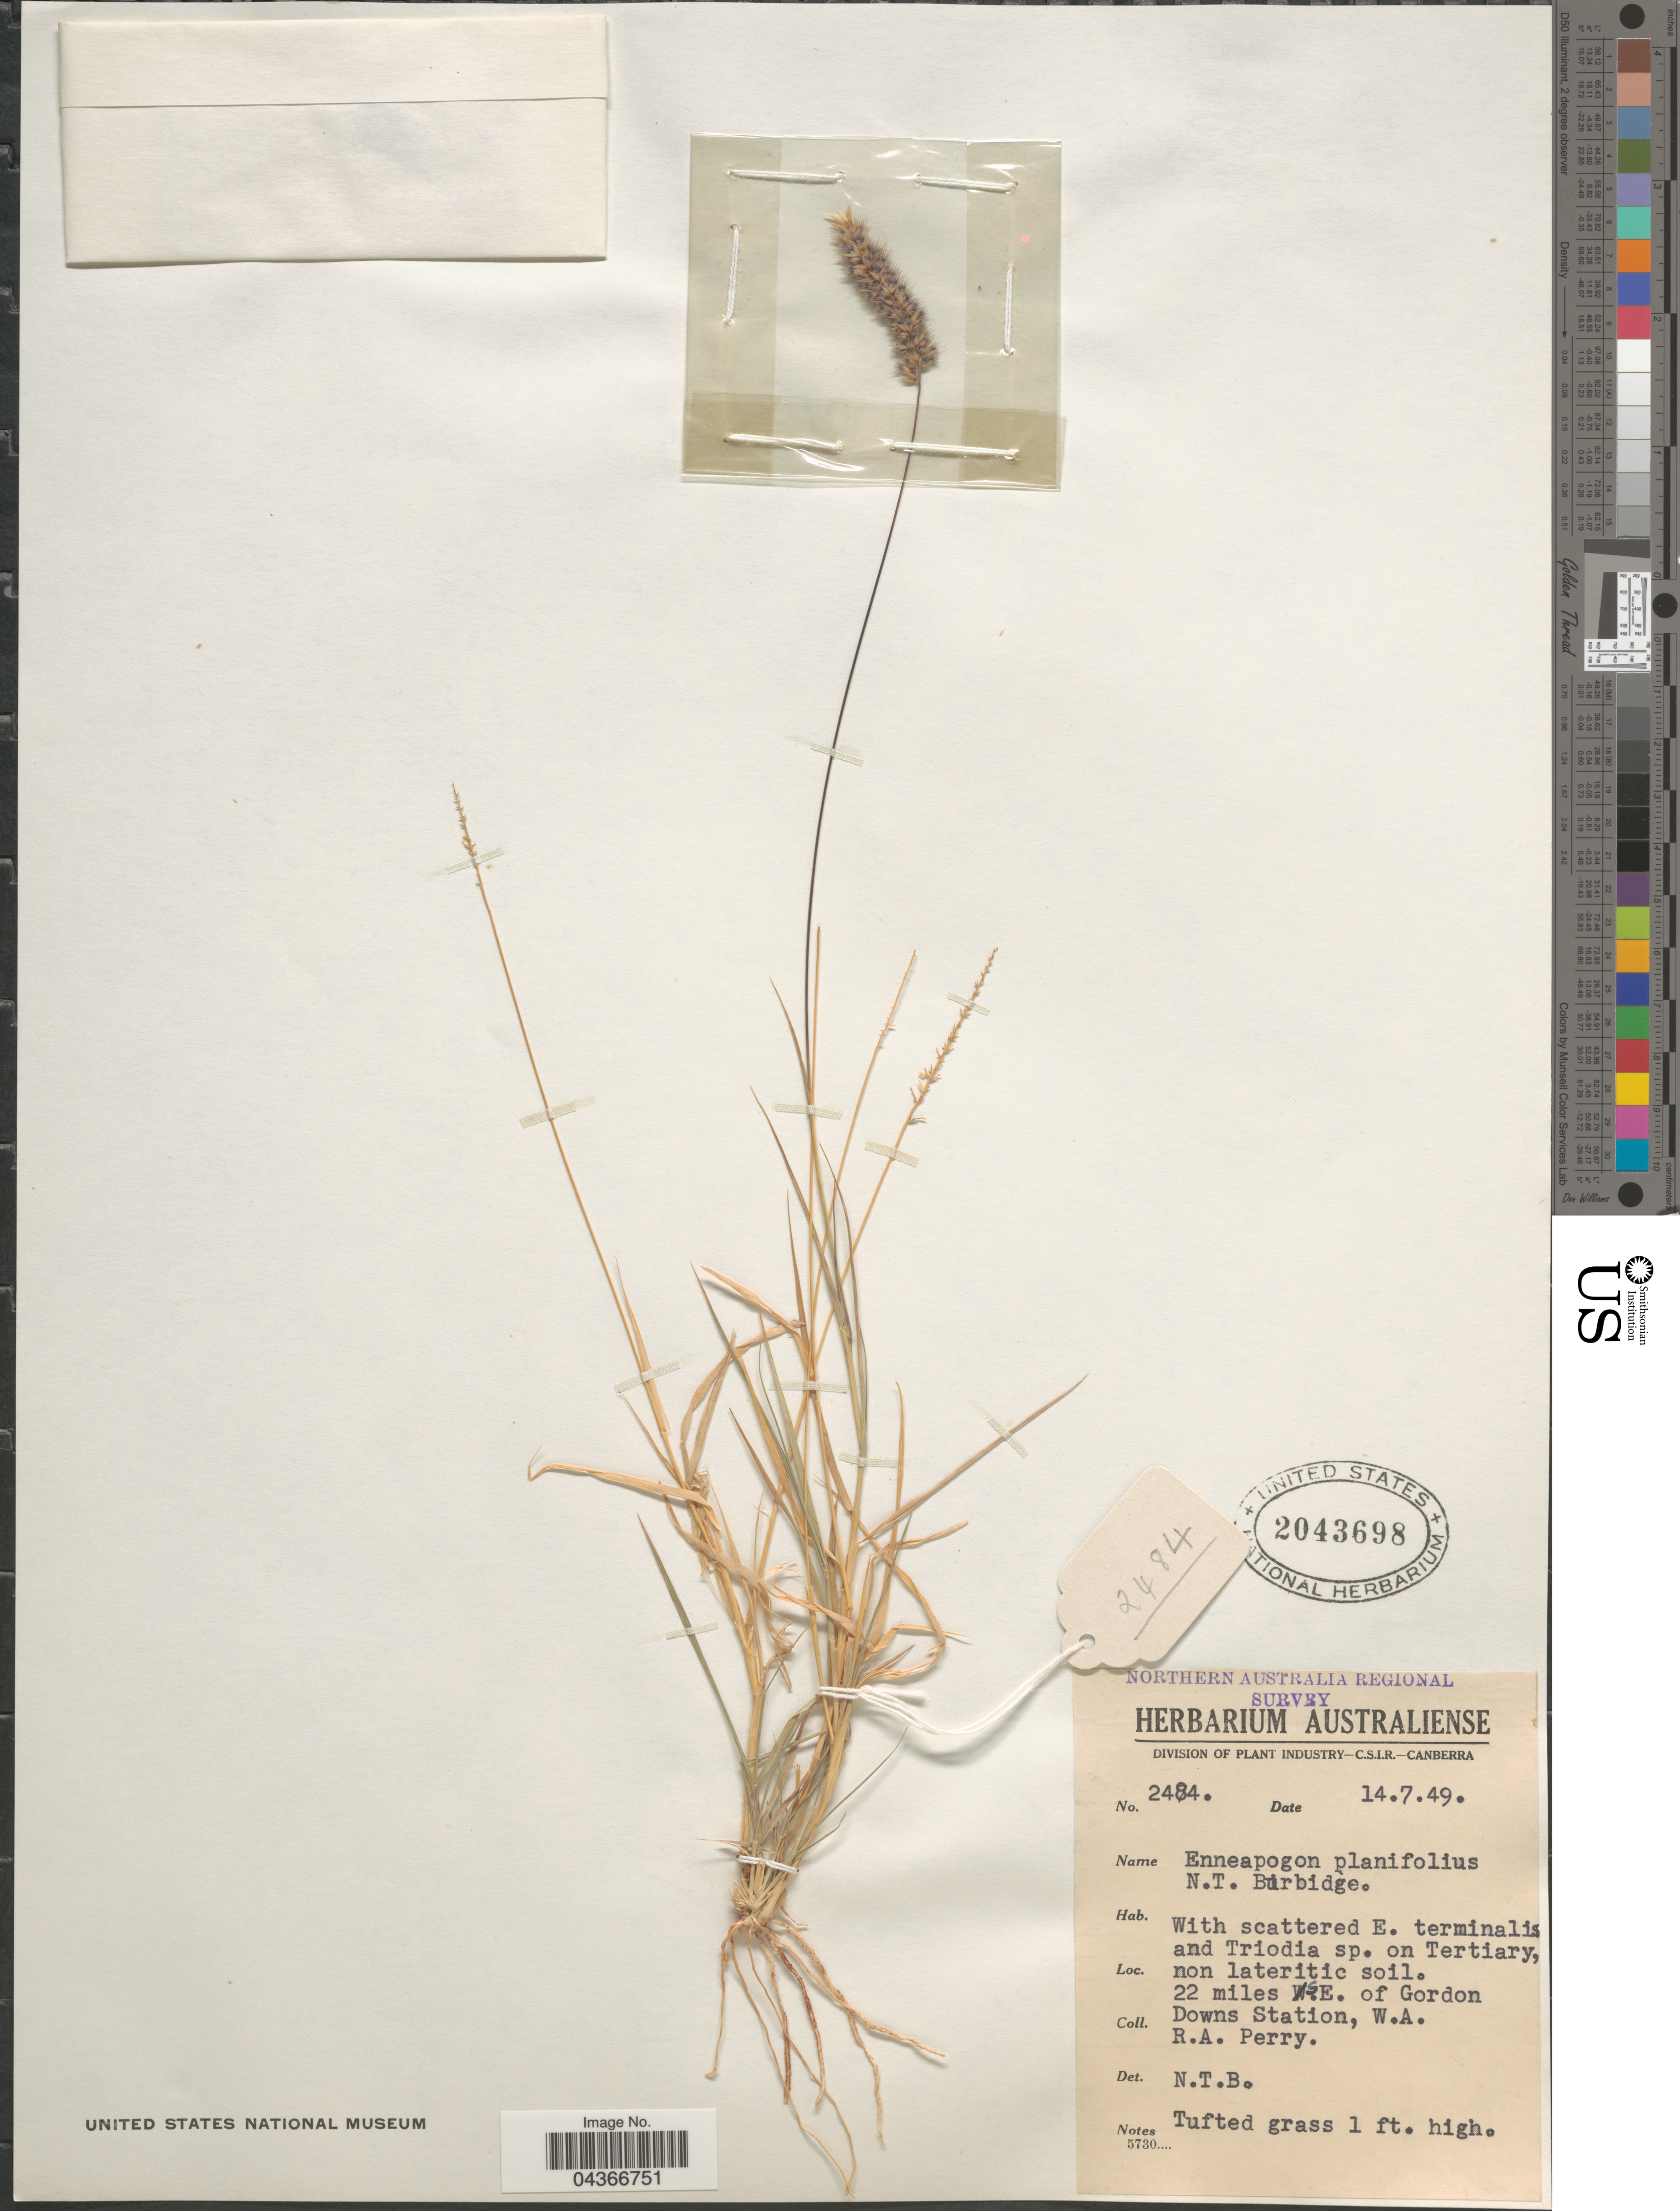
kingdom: Plantae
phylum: Tracheophyta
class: Liliopsida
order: Poales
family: Poaceae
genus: Enneapogon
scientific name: Enneapogon purpurascens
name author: (R. Br.) P. Beauv.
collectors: Perry, R. A.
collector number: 2484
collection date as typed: Transcribed d/m/y: 14/7/49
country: Australia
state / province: Western Australia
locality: Northern Australia Regional Survey. 22 miles S.E. of Gordon Downs Station, W.A.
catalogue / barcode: US 2043698